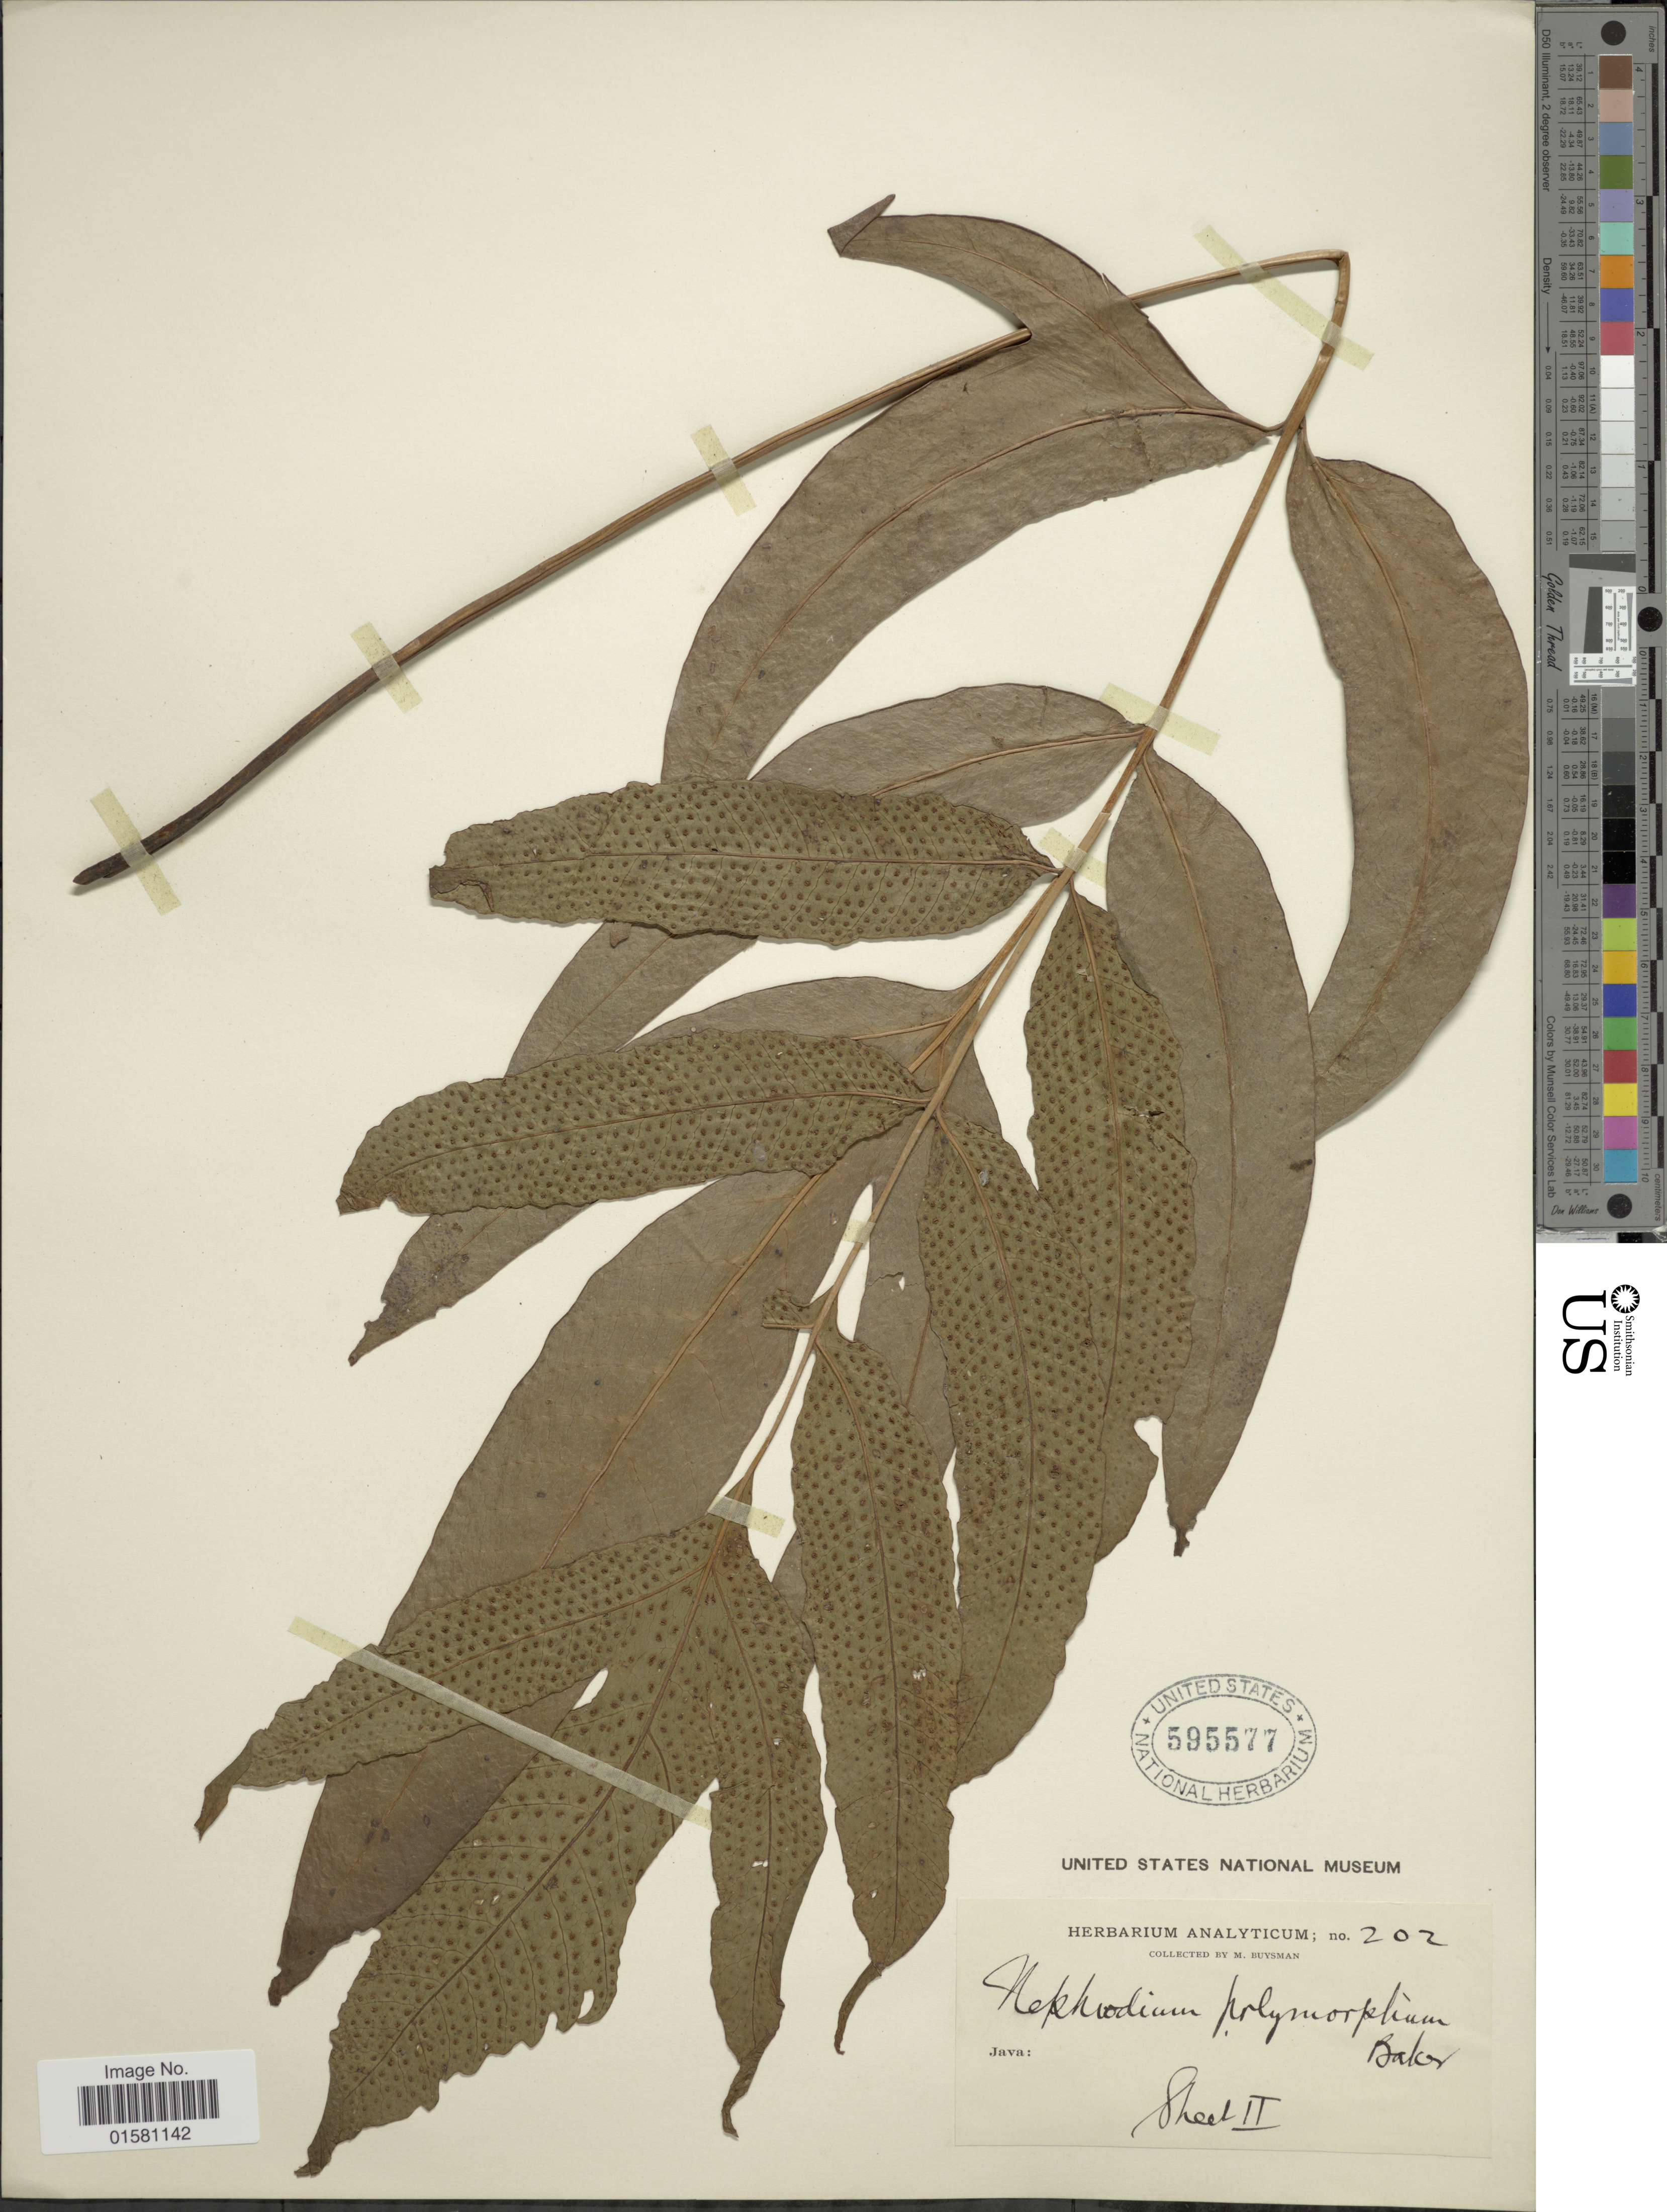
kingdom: Plantae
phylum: Tracheophyta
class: Polypodiopsida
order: Polypodiales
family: Tectariaceae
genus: Tectaria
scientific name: Tectaria polymorpha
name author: (Wall. ex Hook.) Copel.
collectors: M. Buysman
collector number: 202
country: Indonesia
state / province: Java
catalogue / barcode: US 595577